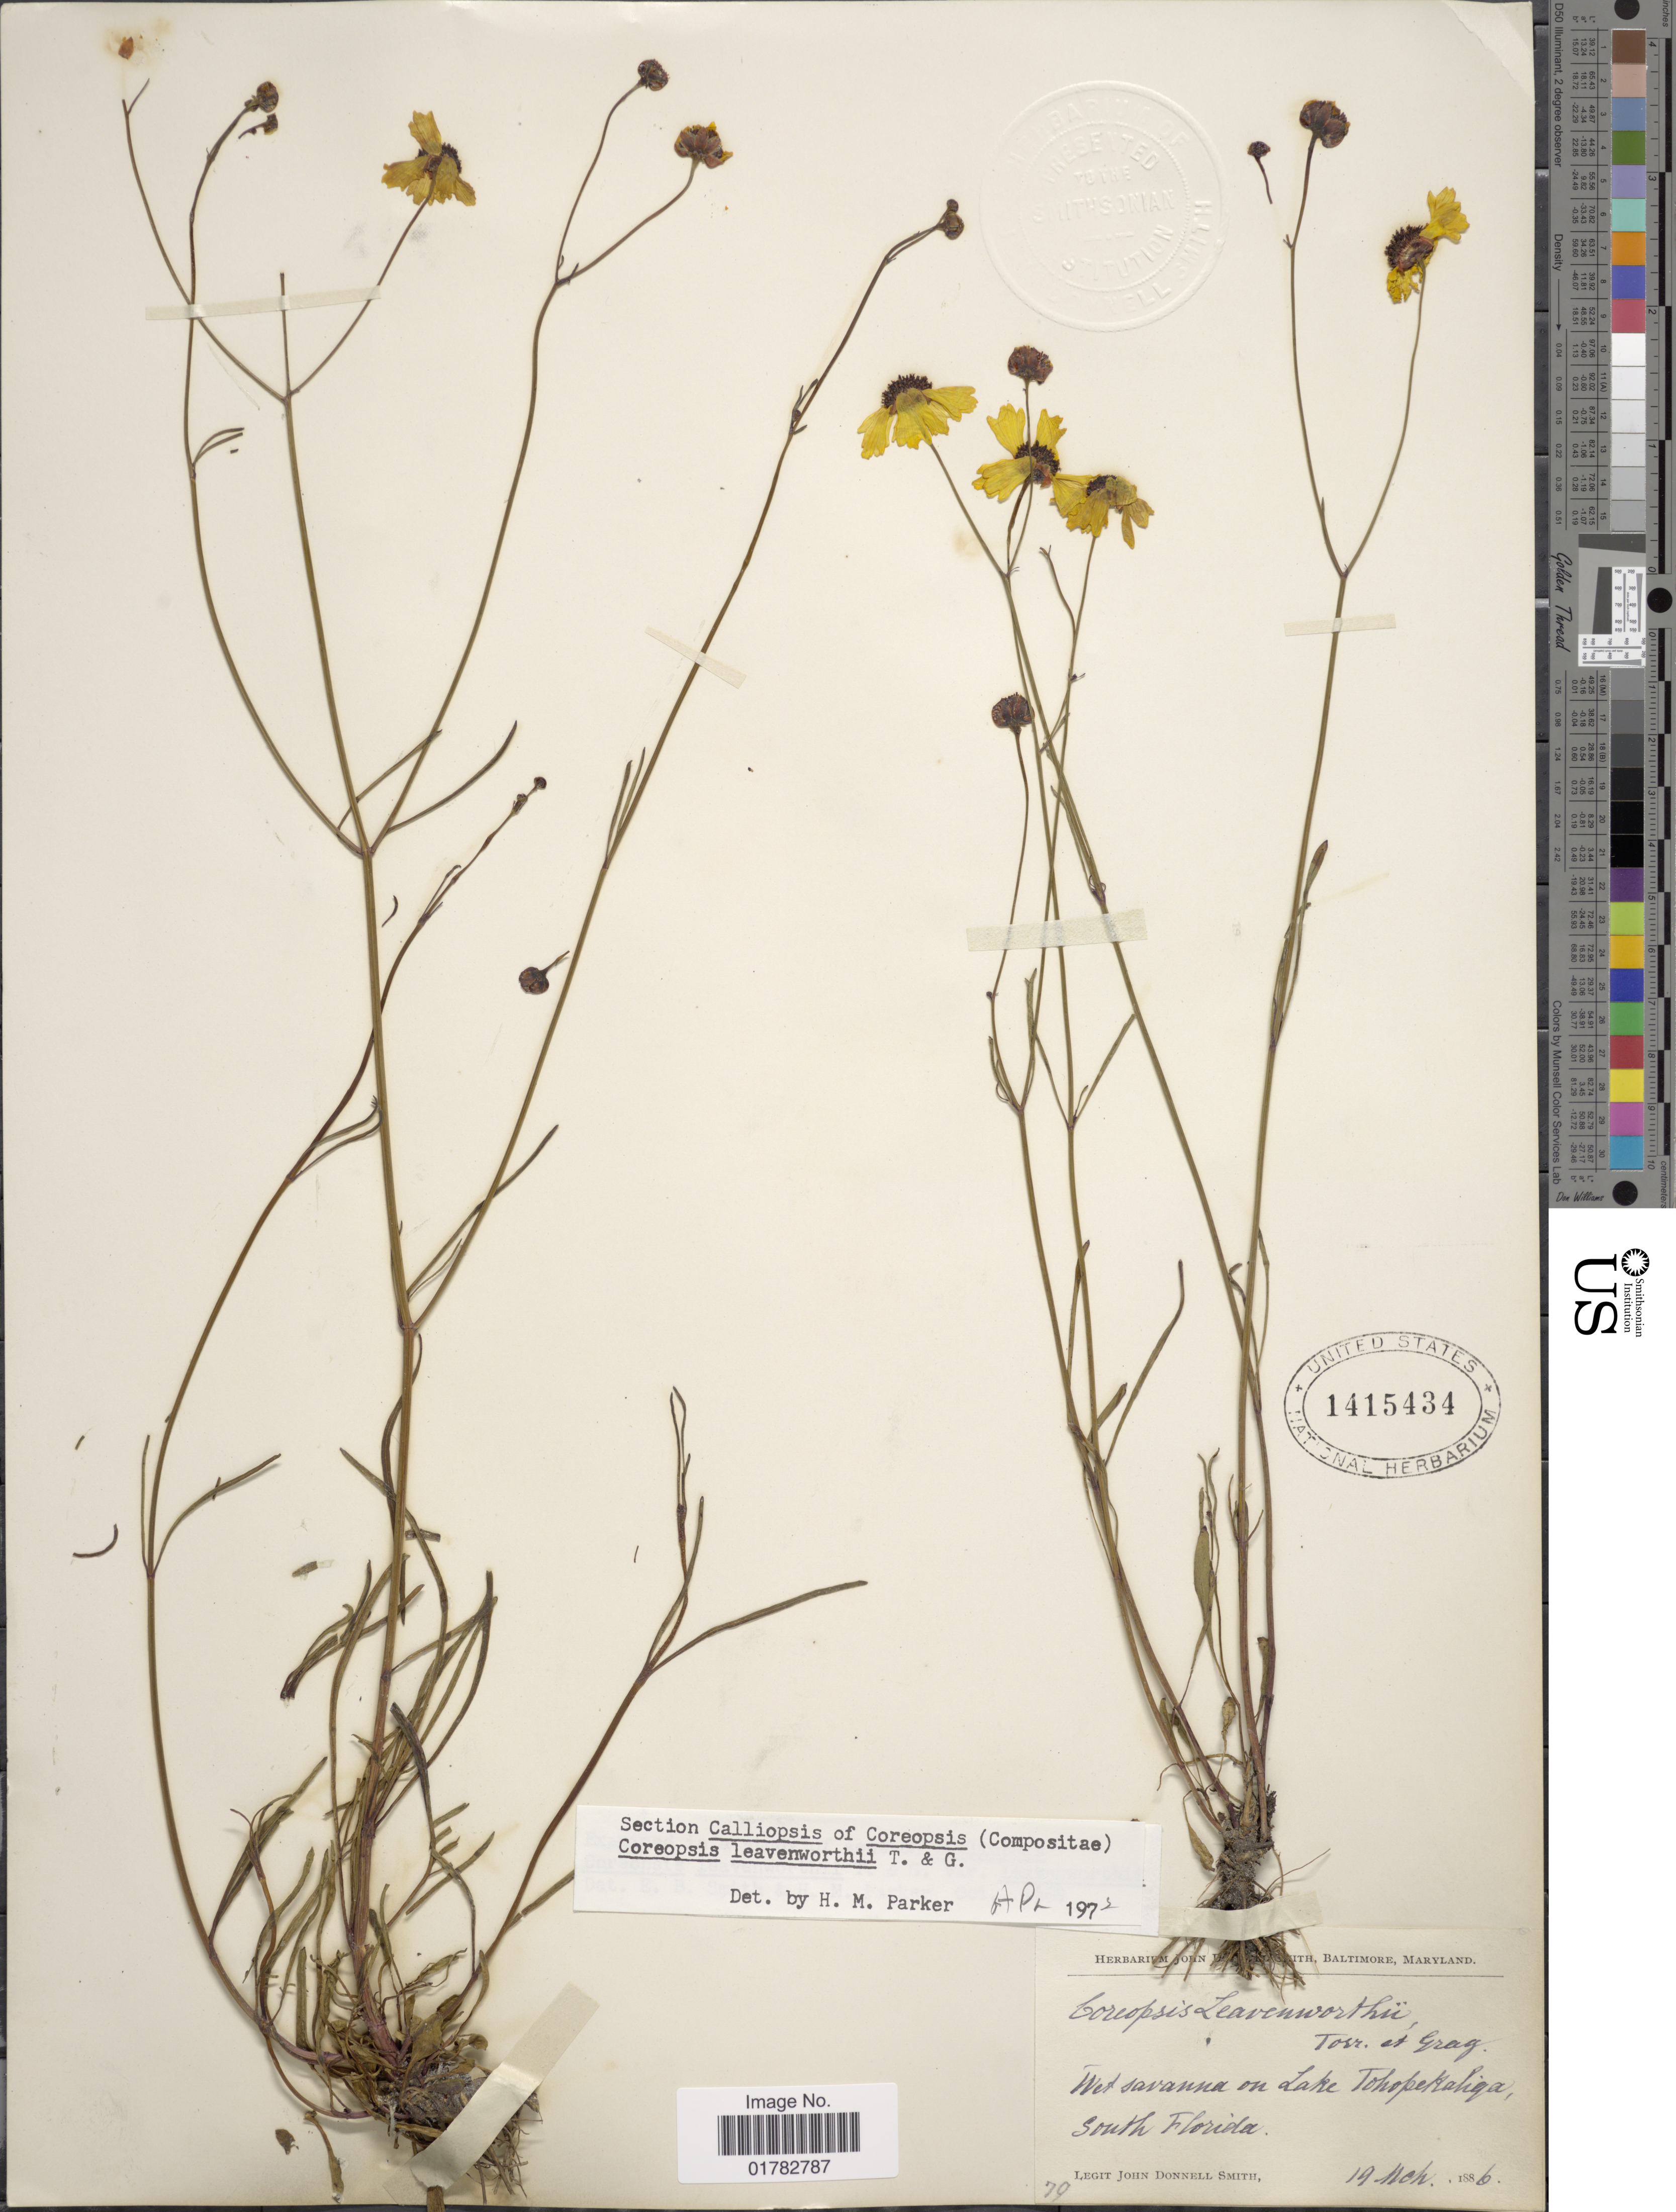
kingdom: Plantae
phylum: Tracheophyta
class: Magnoliopsida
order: Asterales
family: Asteraceae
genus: Coreopsis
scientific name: Coreopsis leavenworthii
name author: Torr. & A. Gray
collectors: J. Donnell Smith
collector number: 79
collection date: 1886-03-19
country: United States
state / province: Florida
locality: South Florida, wet savanna on Lake Tohopekaliga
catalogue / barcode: US 1415434